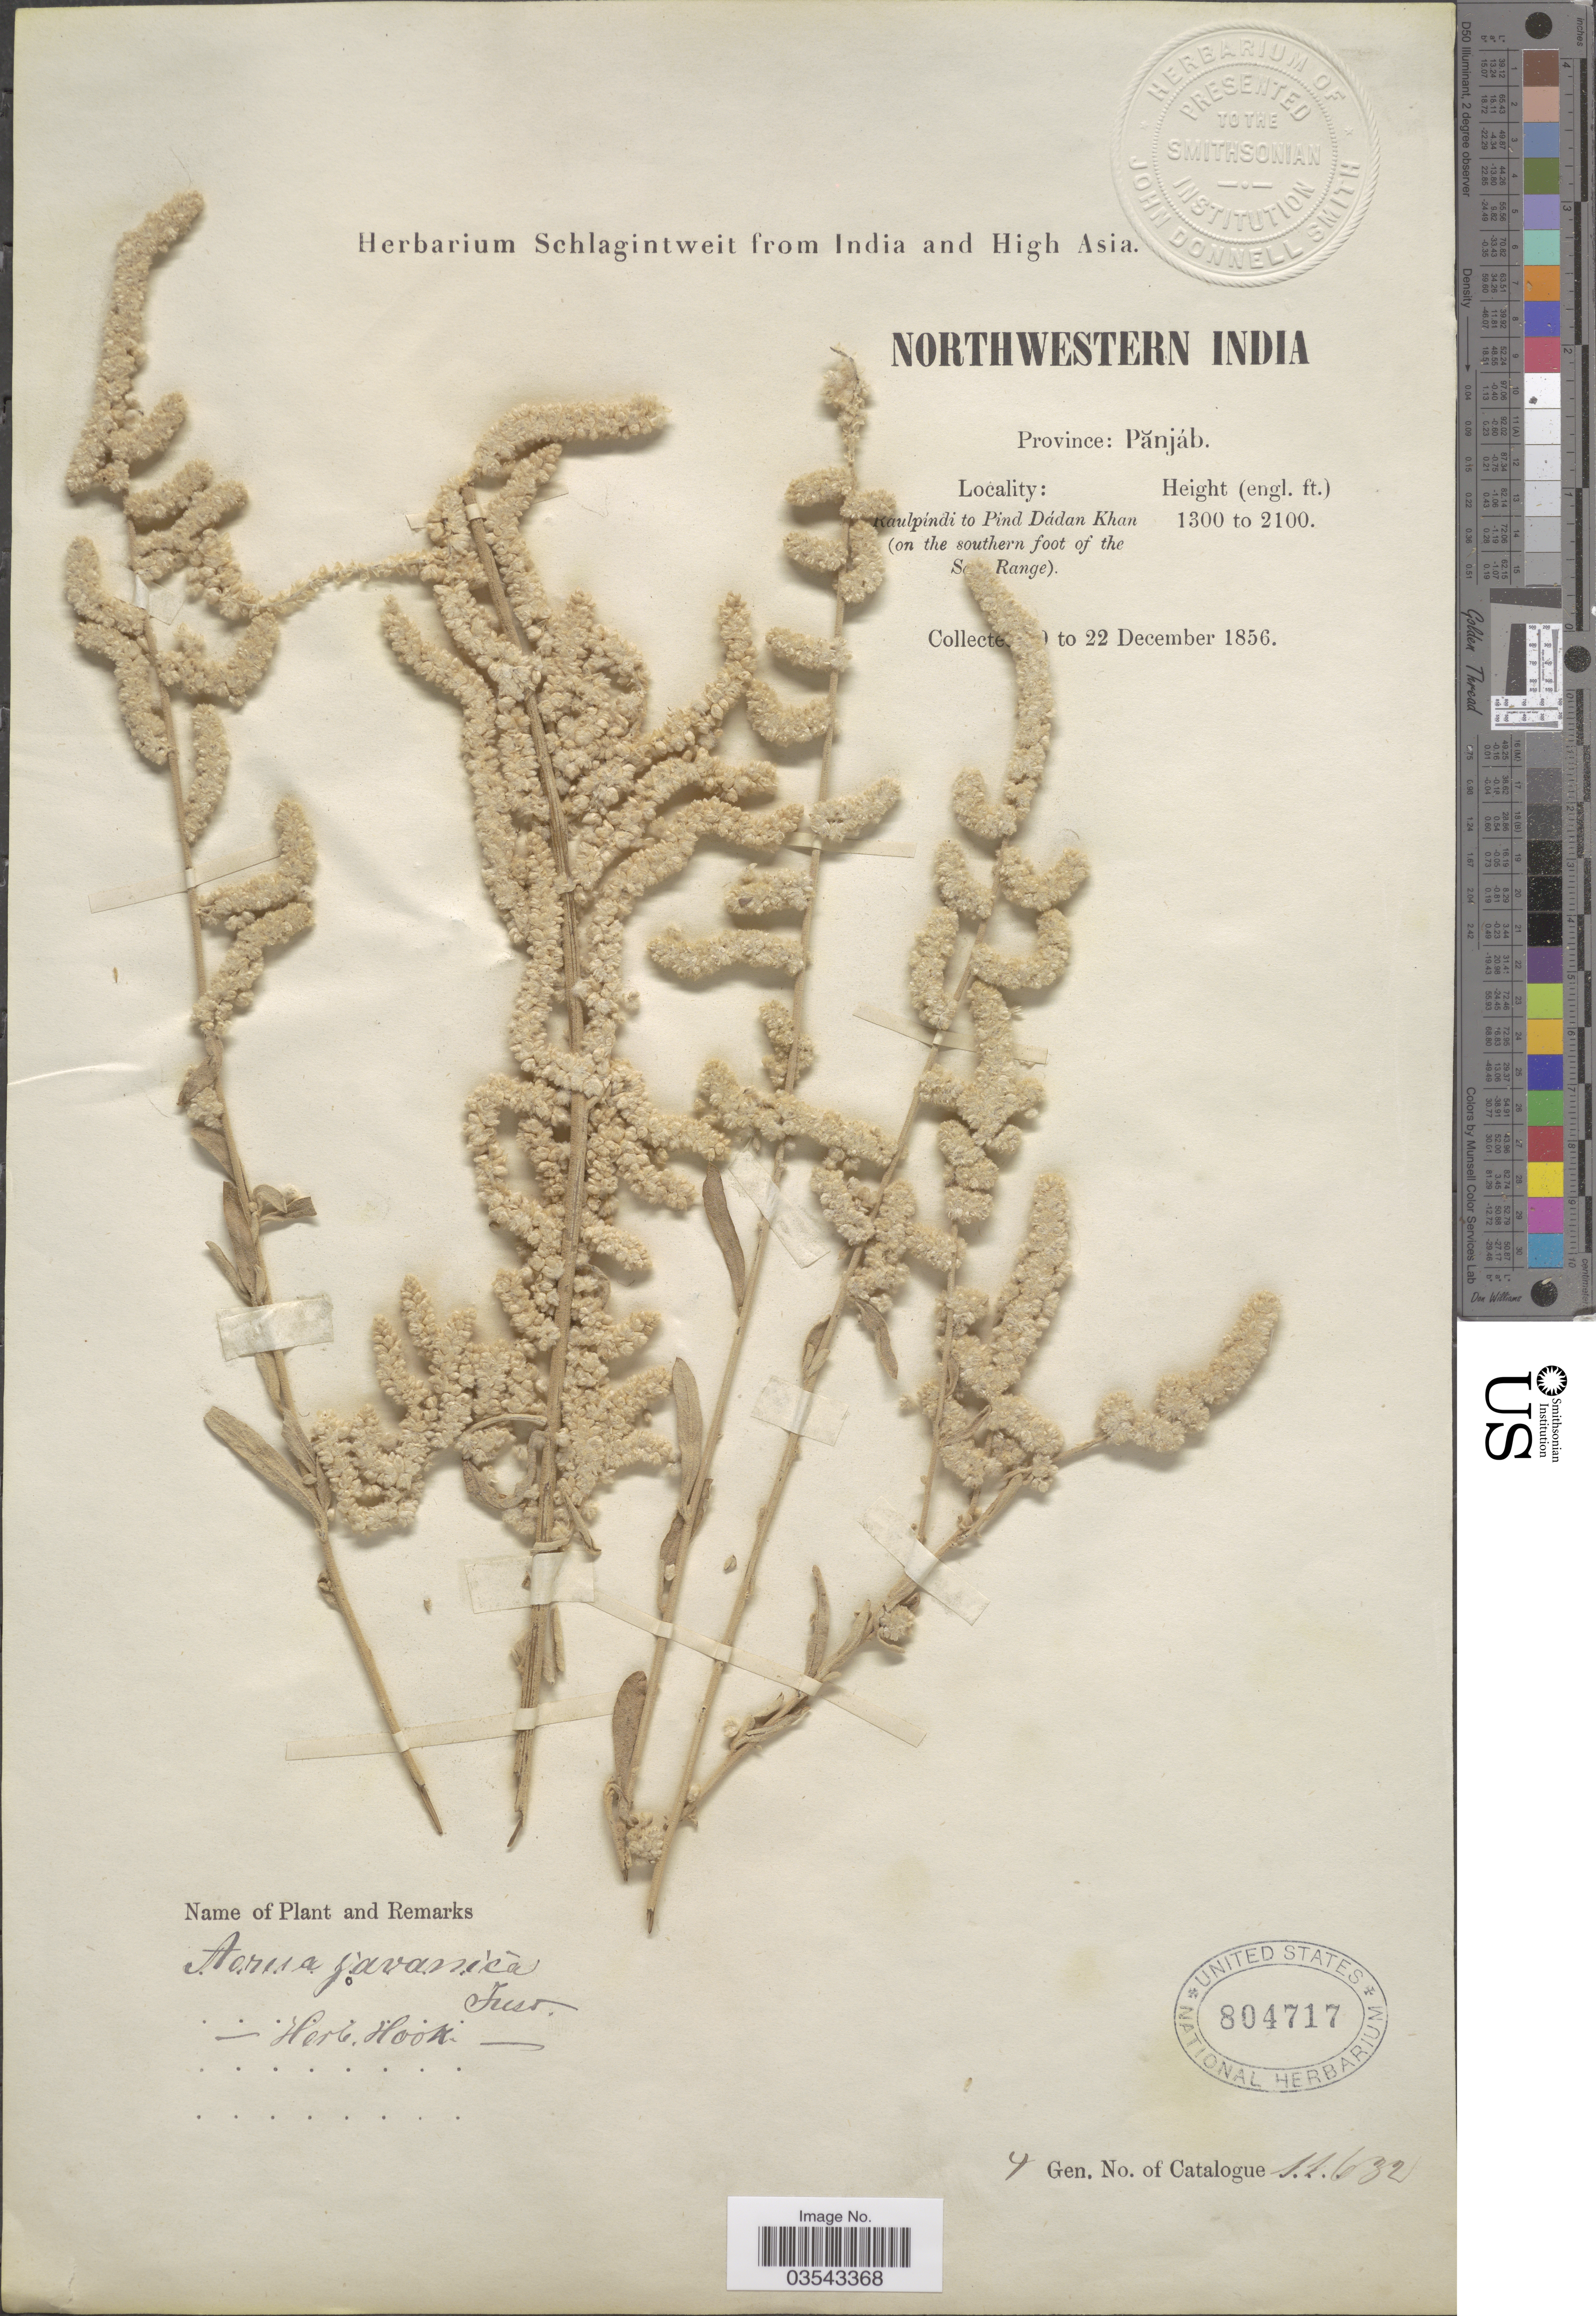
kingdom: Plantae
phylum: Tracheophyta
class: Magnoliopsida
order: Caryophyllales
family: Amaranthaceae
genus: Aerva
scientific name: Aerva javanica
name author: (Burm. f.) Juss. ex Schult.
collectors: ex herb. Schlagintweit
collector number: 11632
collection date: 1856-12-22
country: Pakistan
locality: Northwestern India. Province: Pănjáb. Raulpíndi to Pind Dádan Khan (on the southern foot of the Salt Range).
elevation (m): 396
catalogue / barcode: US 804717